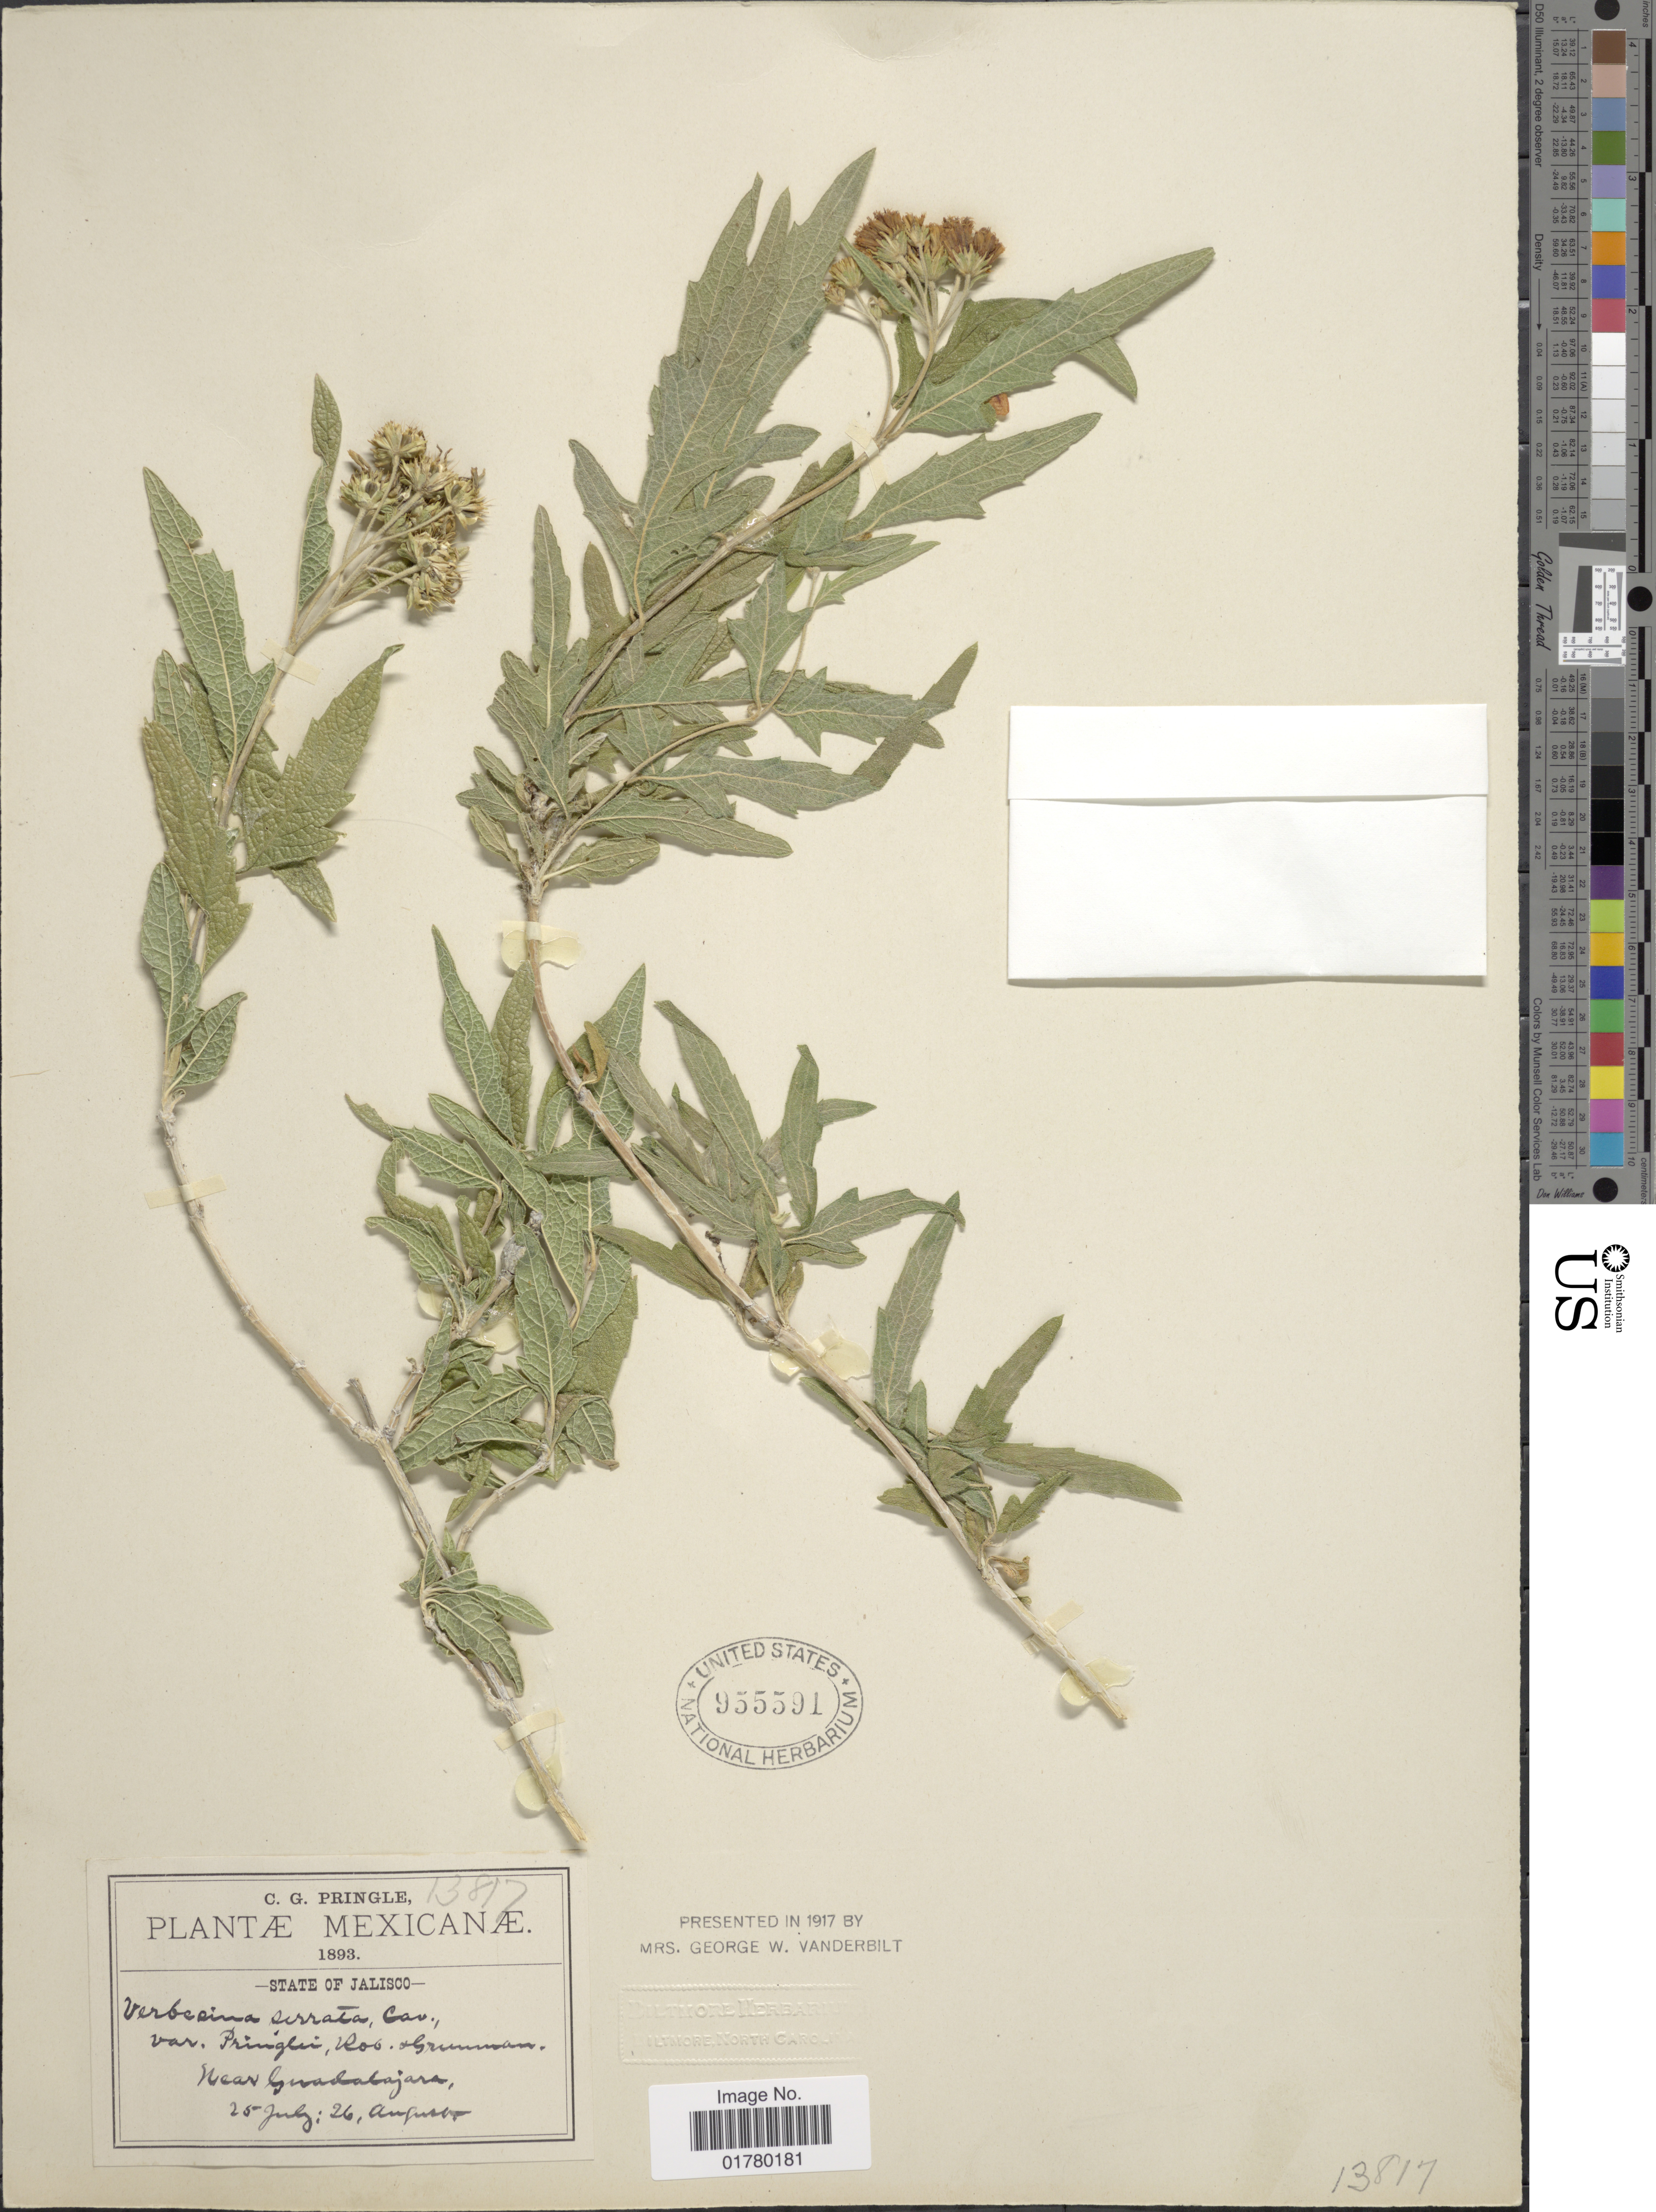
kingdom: Plantae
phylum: Tracheophyta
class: Magnoliopsida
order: Asterales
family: Asteraceae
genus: Verbesina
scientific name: Verbesina serrata var. pringlei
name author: (B.L. Rob.) B.L. Rob. & Greenm.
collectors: C. G. Pringle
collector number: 13817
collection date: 1893-07-25/1893-08-26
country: Mexico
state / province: Jalisco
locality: Near Guadalajara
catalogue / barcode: US 955591